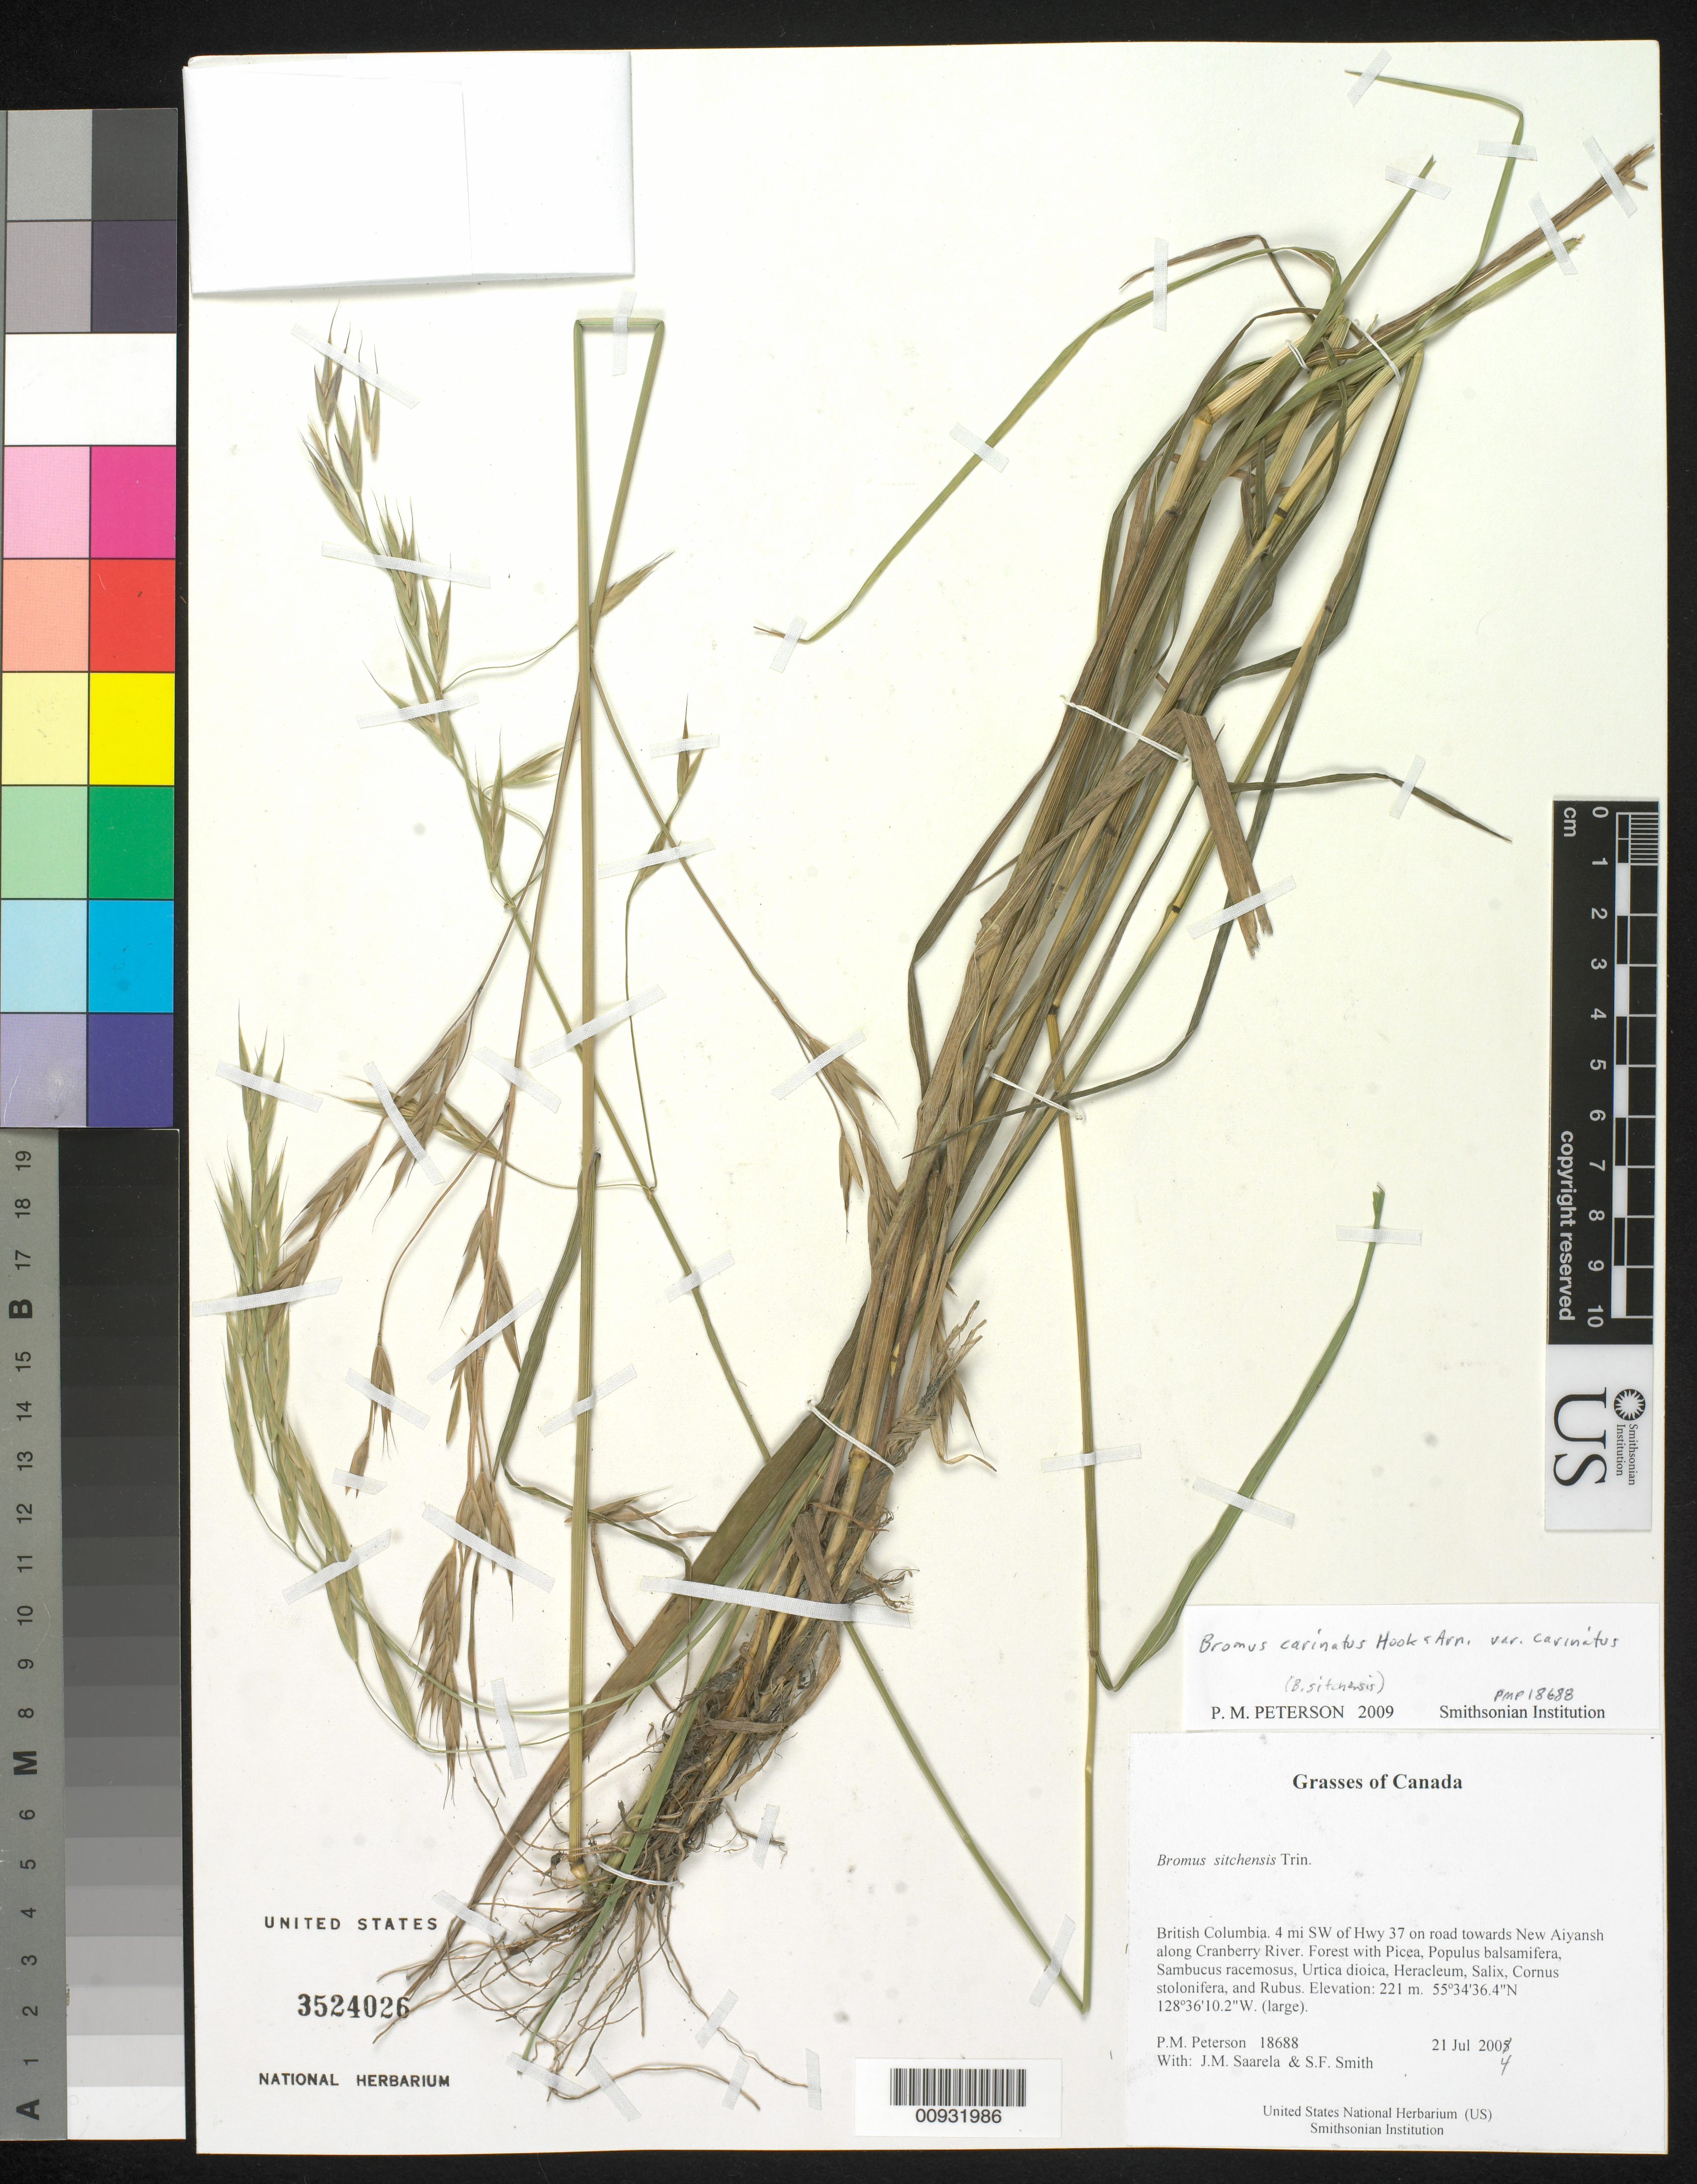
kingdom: Plantae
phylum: Tracheophyta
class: Liliopsida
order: Poales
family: Poaceae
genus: Bromus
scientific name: Bromus carinatus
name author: Hook. & Arn.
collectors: P. M. Peterson, J. Saarela & S.F. Smith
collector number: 18688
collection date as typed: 21 Jul 2004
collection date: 2004-07-21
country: Canada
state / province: British Columbia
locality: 4 mi SW of Hwy 37 on road towards New Aiyansh along Cranberry River. Forest with Picea, Populus balsamifera, Sambucus racemosus, Urtica dioica, Heracleum, Salix, Cornus stolonifera, and Rubus.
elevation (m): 221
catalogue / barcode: US 3524026